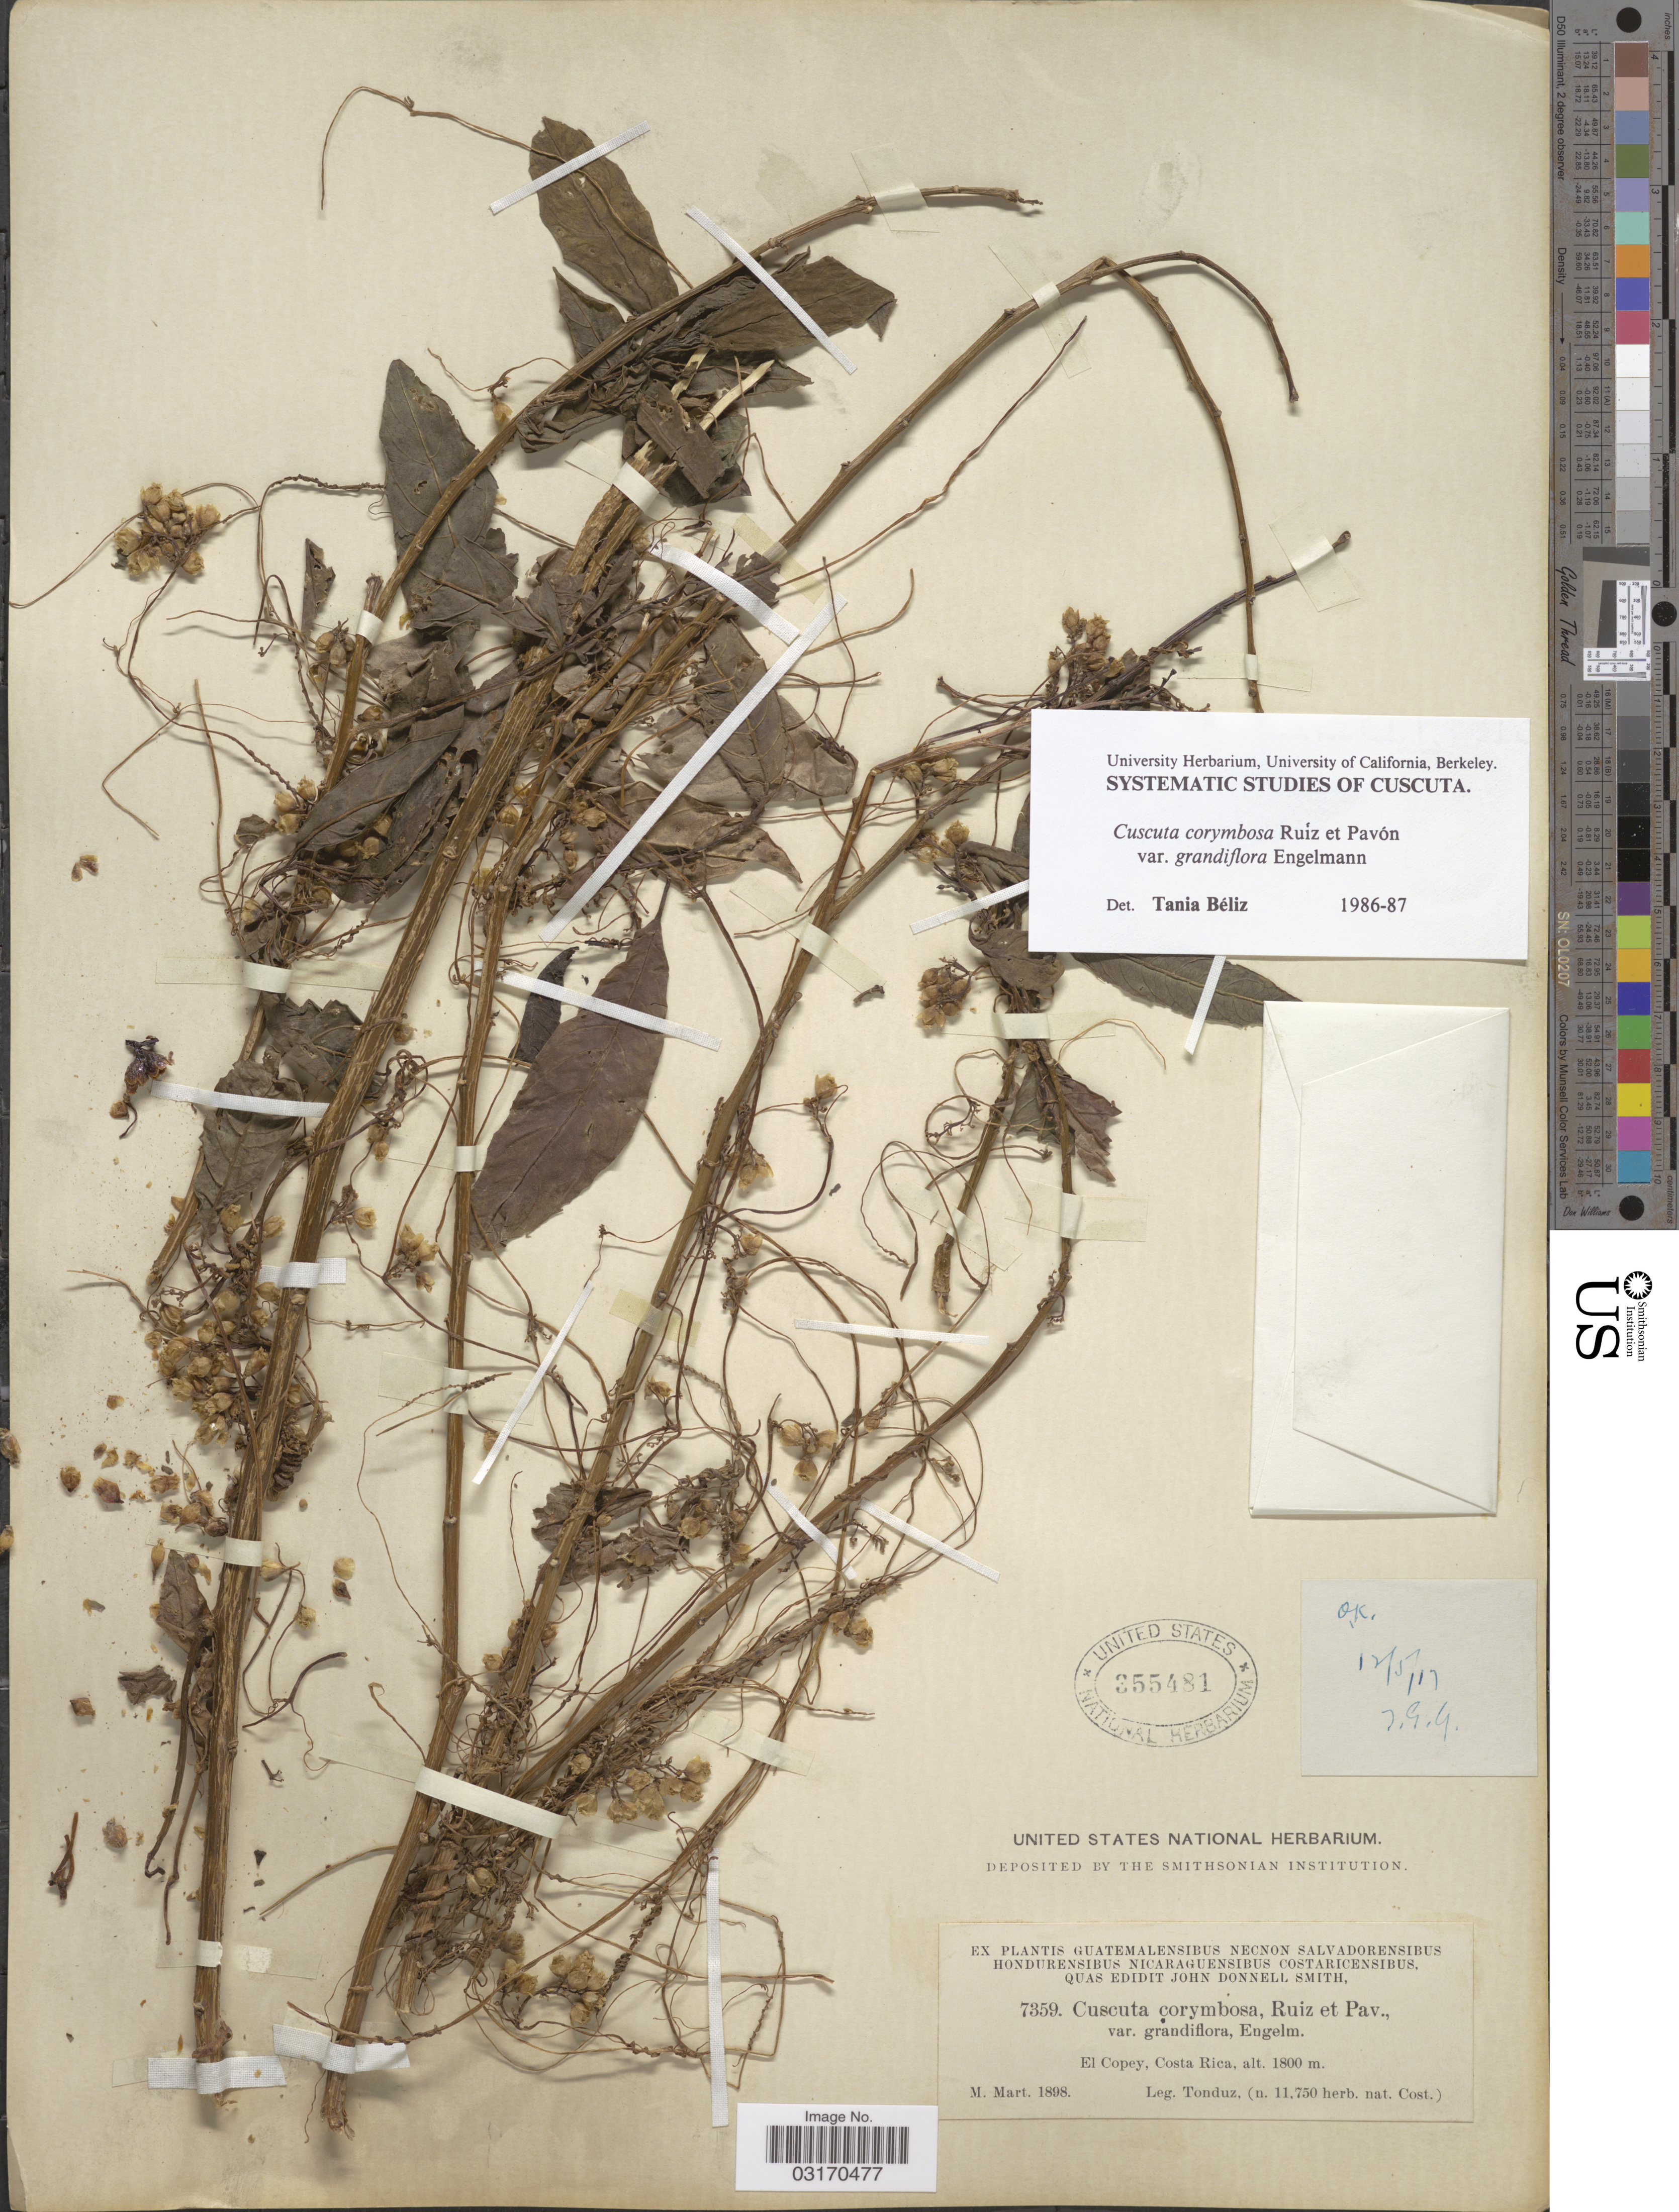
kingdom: Plantae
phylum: Tracheophyta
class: Magnoliopsida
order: Solanales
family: Convolvulaceae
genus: Cuscuta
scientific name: Cuscuta corymbosa var. grandiflora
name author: Engelm.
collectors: Tonduz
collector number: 7359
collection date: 1898-03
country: Costa Rica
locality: El Copey.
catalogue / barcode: US 355481